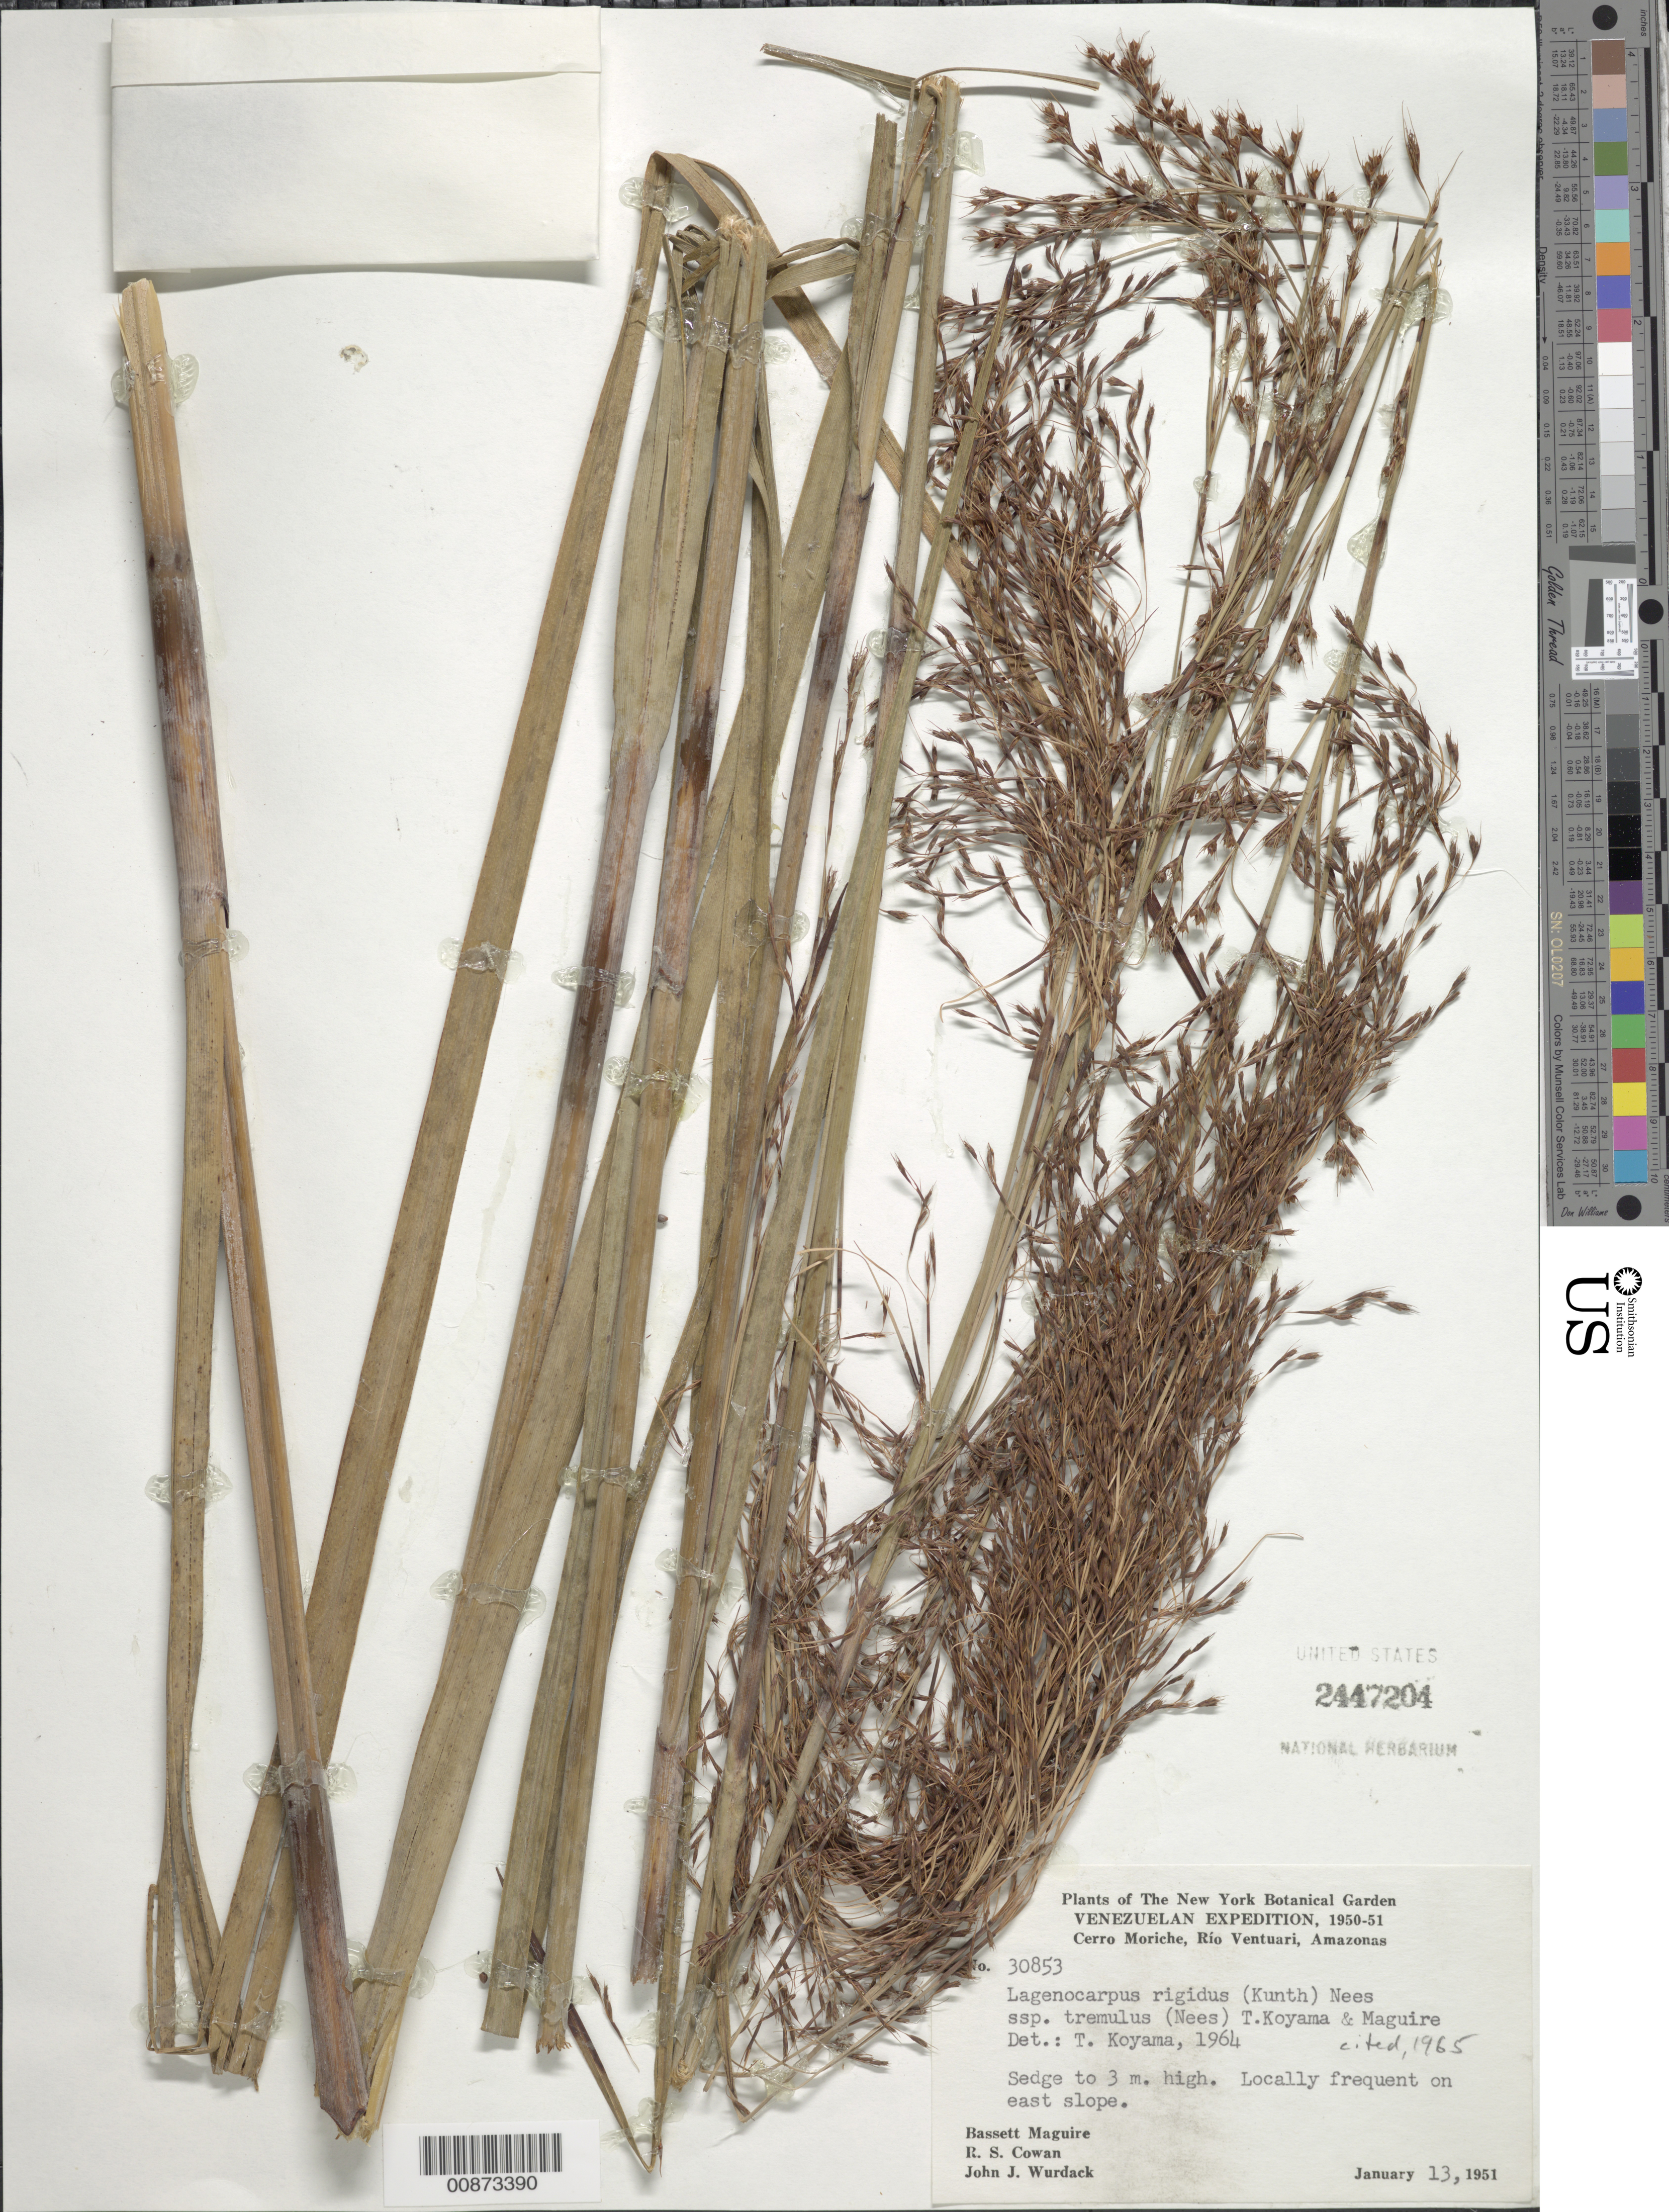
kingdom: Plantae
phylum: Tracheophyta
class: Liliopsida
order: Poales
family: Cyperaceae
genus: Lagenocarpus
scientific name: Lagenocarpus rigidus subsp. tremulus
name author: (Nees) T. Koyama & Maguire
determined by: Koyama, Tetsuo M.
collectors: B. Maguire, R. S. Cowan & J. J. Wurdack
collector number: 30853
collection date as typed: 13-Jan-51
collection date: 1951-01-13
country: Venezuela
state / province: Amazonas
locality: Cerro Moriche, Río Ventuari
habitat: East slopes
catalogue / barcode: US 2447204